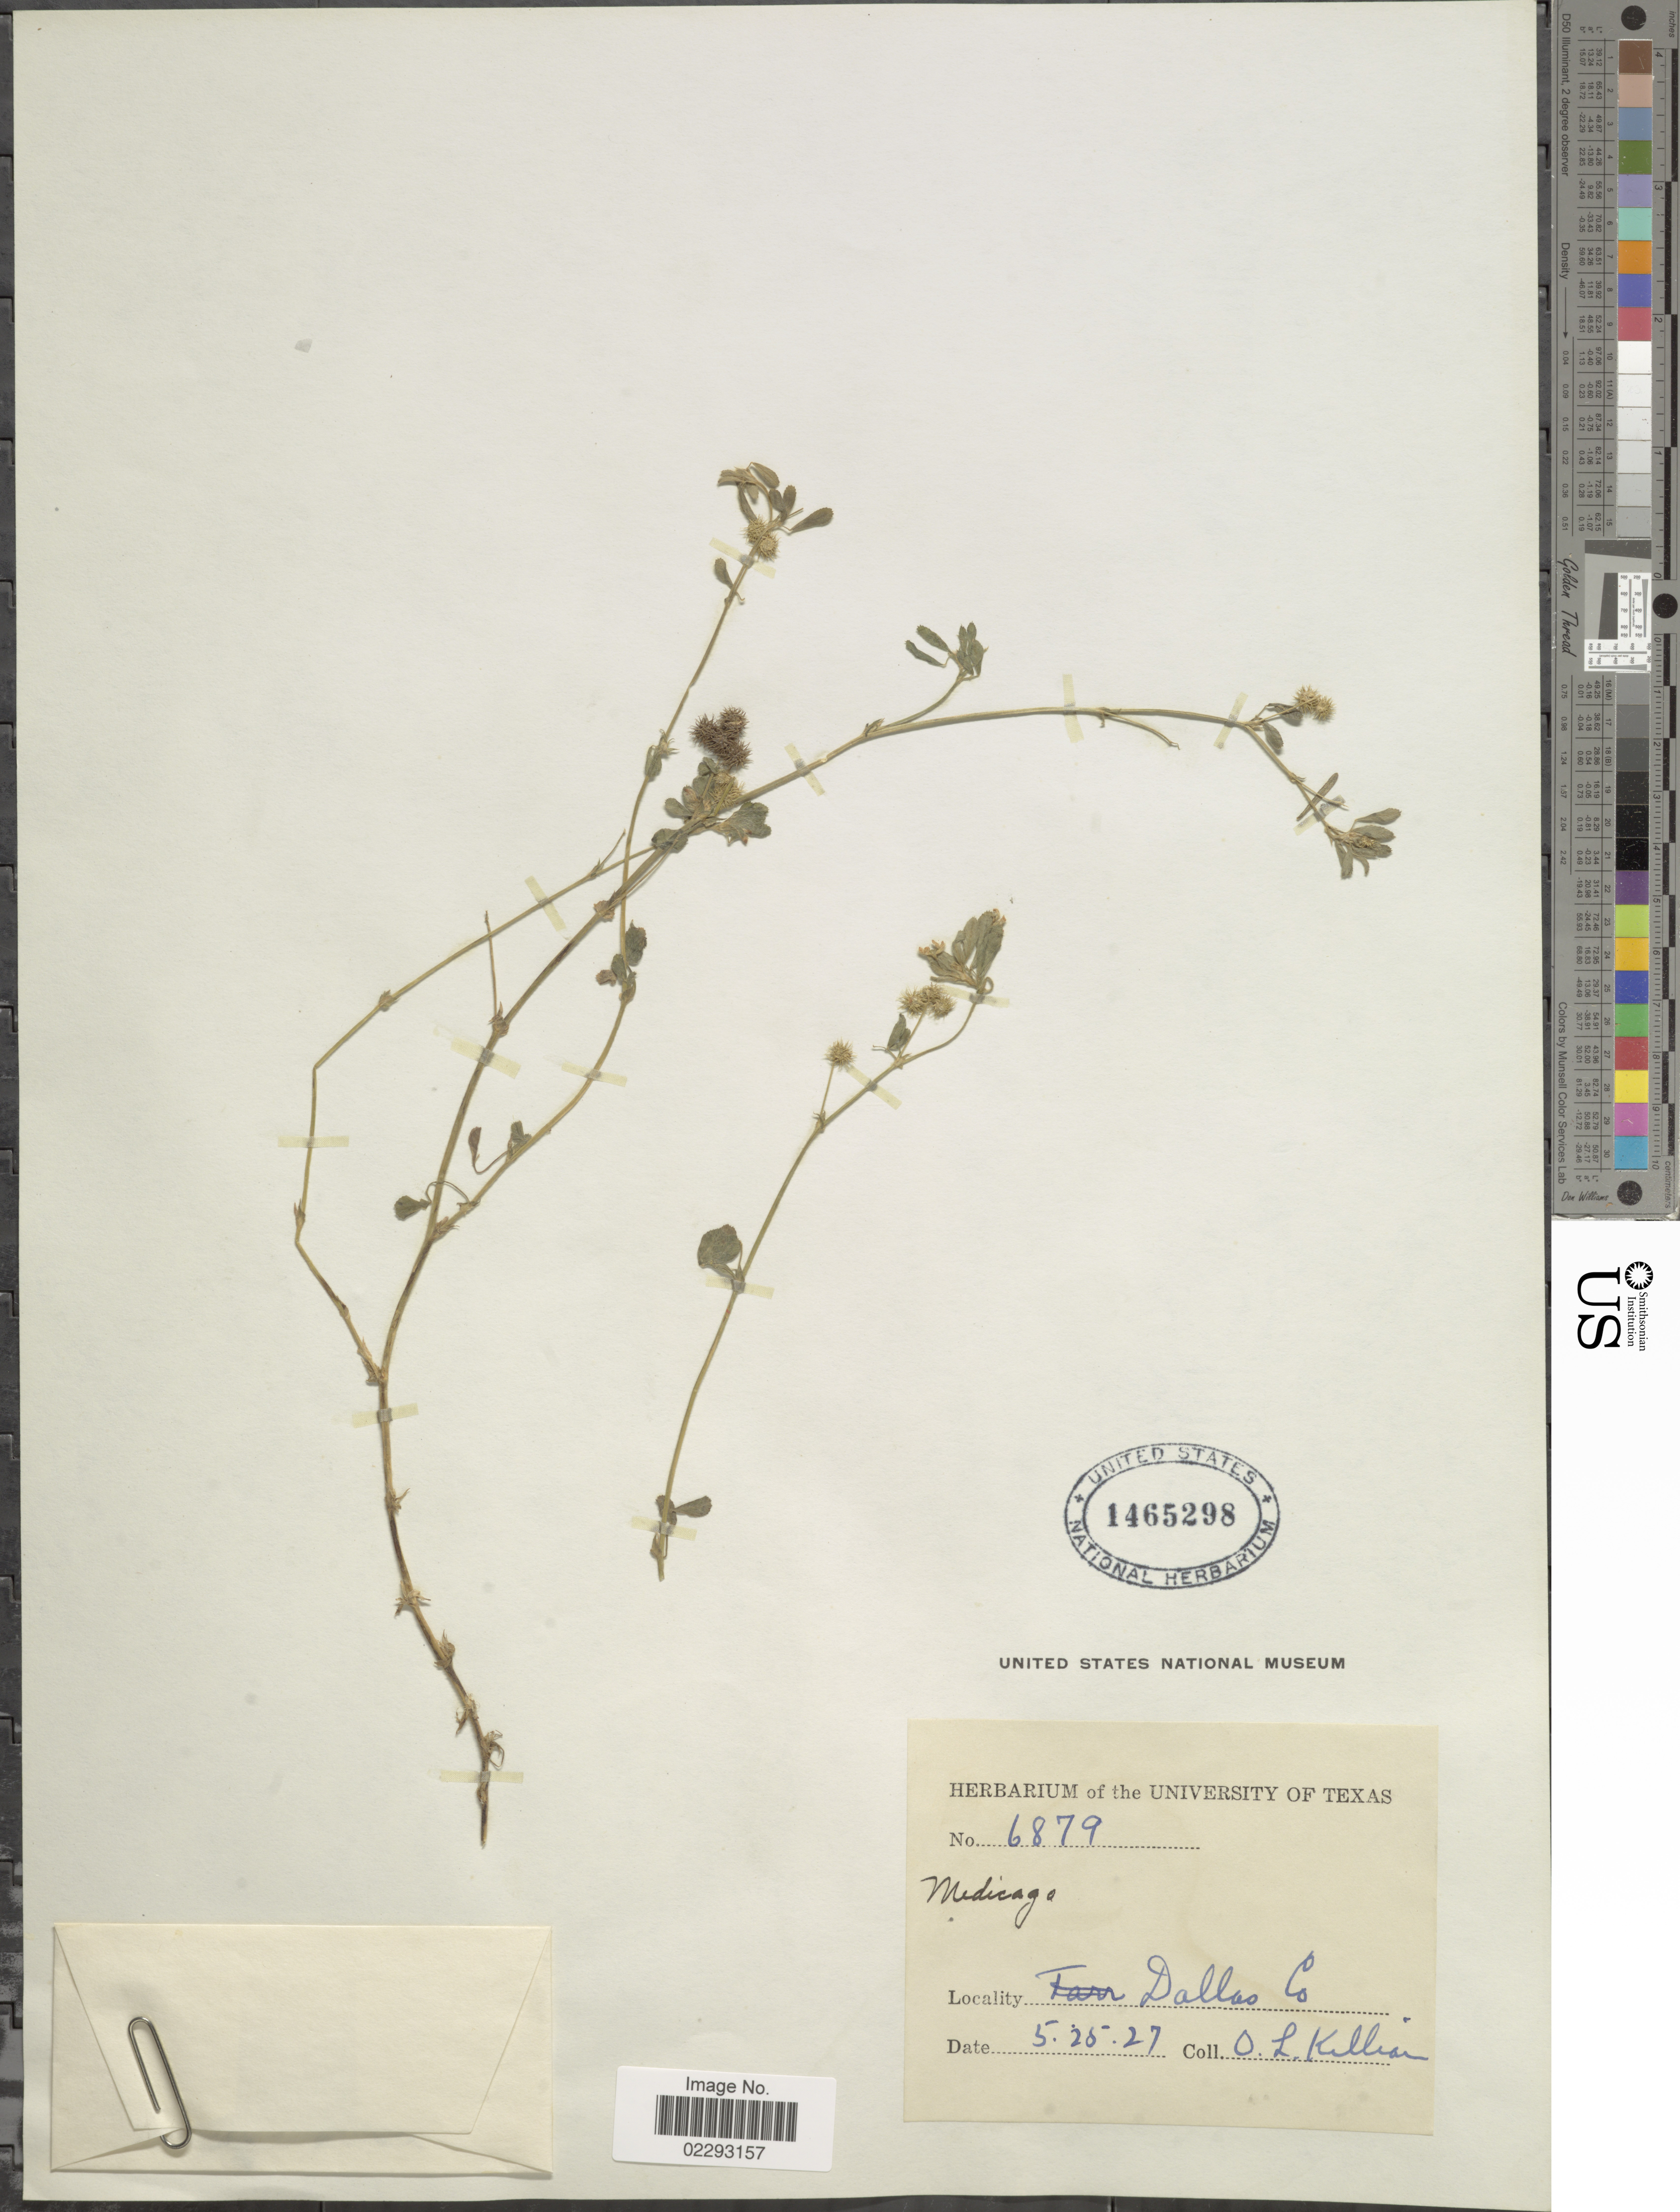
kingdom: Plantae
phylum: Tracheophyta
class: Magnoliopsida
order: Fabales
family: Fabaceae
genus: Medicago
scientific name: Medicago sp.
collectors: O. Killian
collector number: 6879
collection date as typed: Transcribed d/m/y: 25/5/27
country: United States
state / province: Texas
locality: Dallas Co.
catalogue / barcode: US 1465298